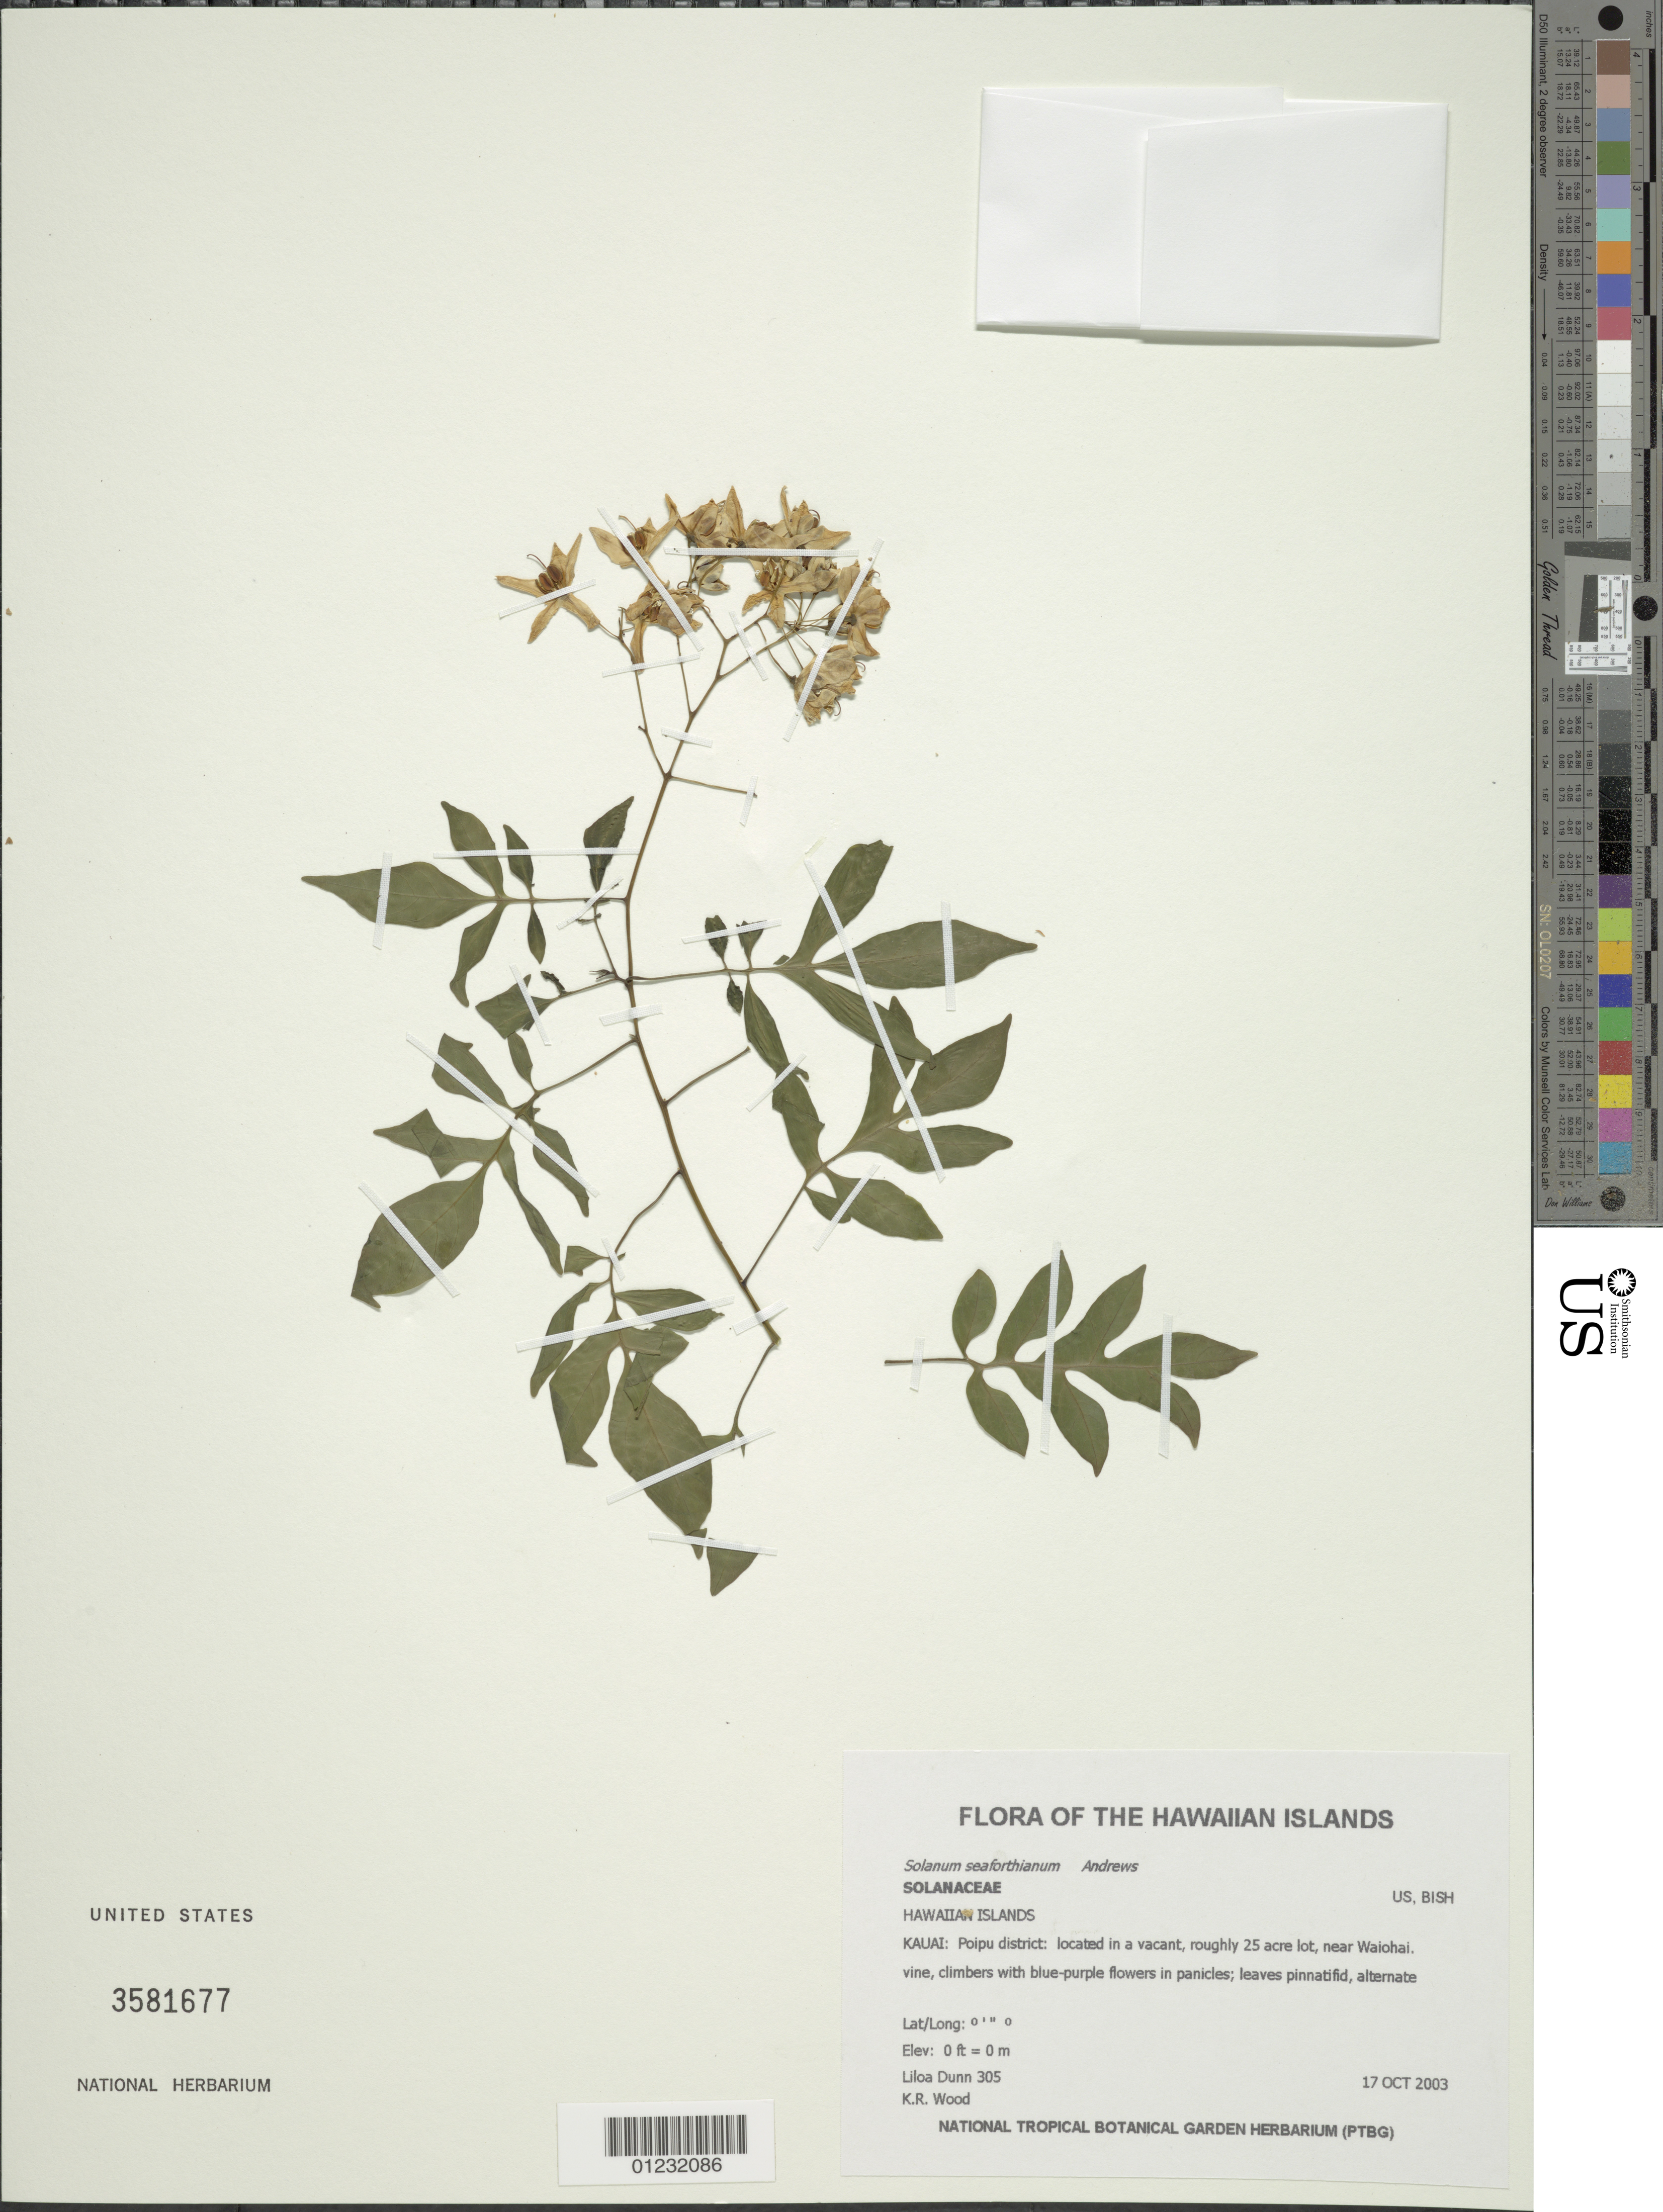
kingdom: Plantae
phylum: Tracheophyta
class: Magnoliopsida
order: Solanales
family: Solanaceae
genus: Solanum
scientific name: Solanum seaforthianum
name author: Andrews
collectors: L. Dunn & K. R. Wood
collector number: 4162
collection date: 2003-10-17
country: United States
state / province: Hawaii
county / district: Kauai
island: Kaua'i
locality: Poipu District, located in a vacant, roughly 25 acre lot, near Waiohai.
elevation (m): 0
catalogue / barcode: US 3581677